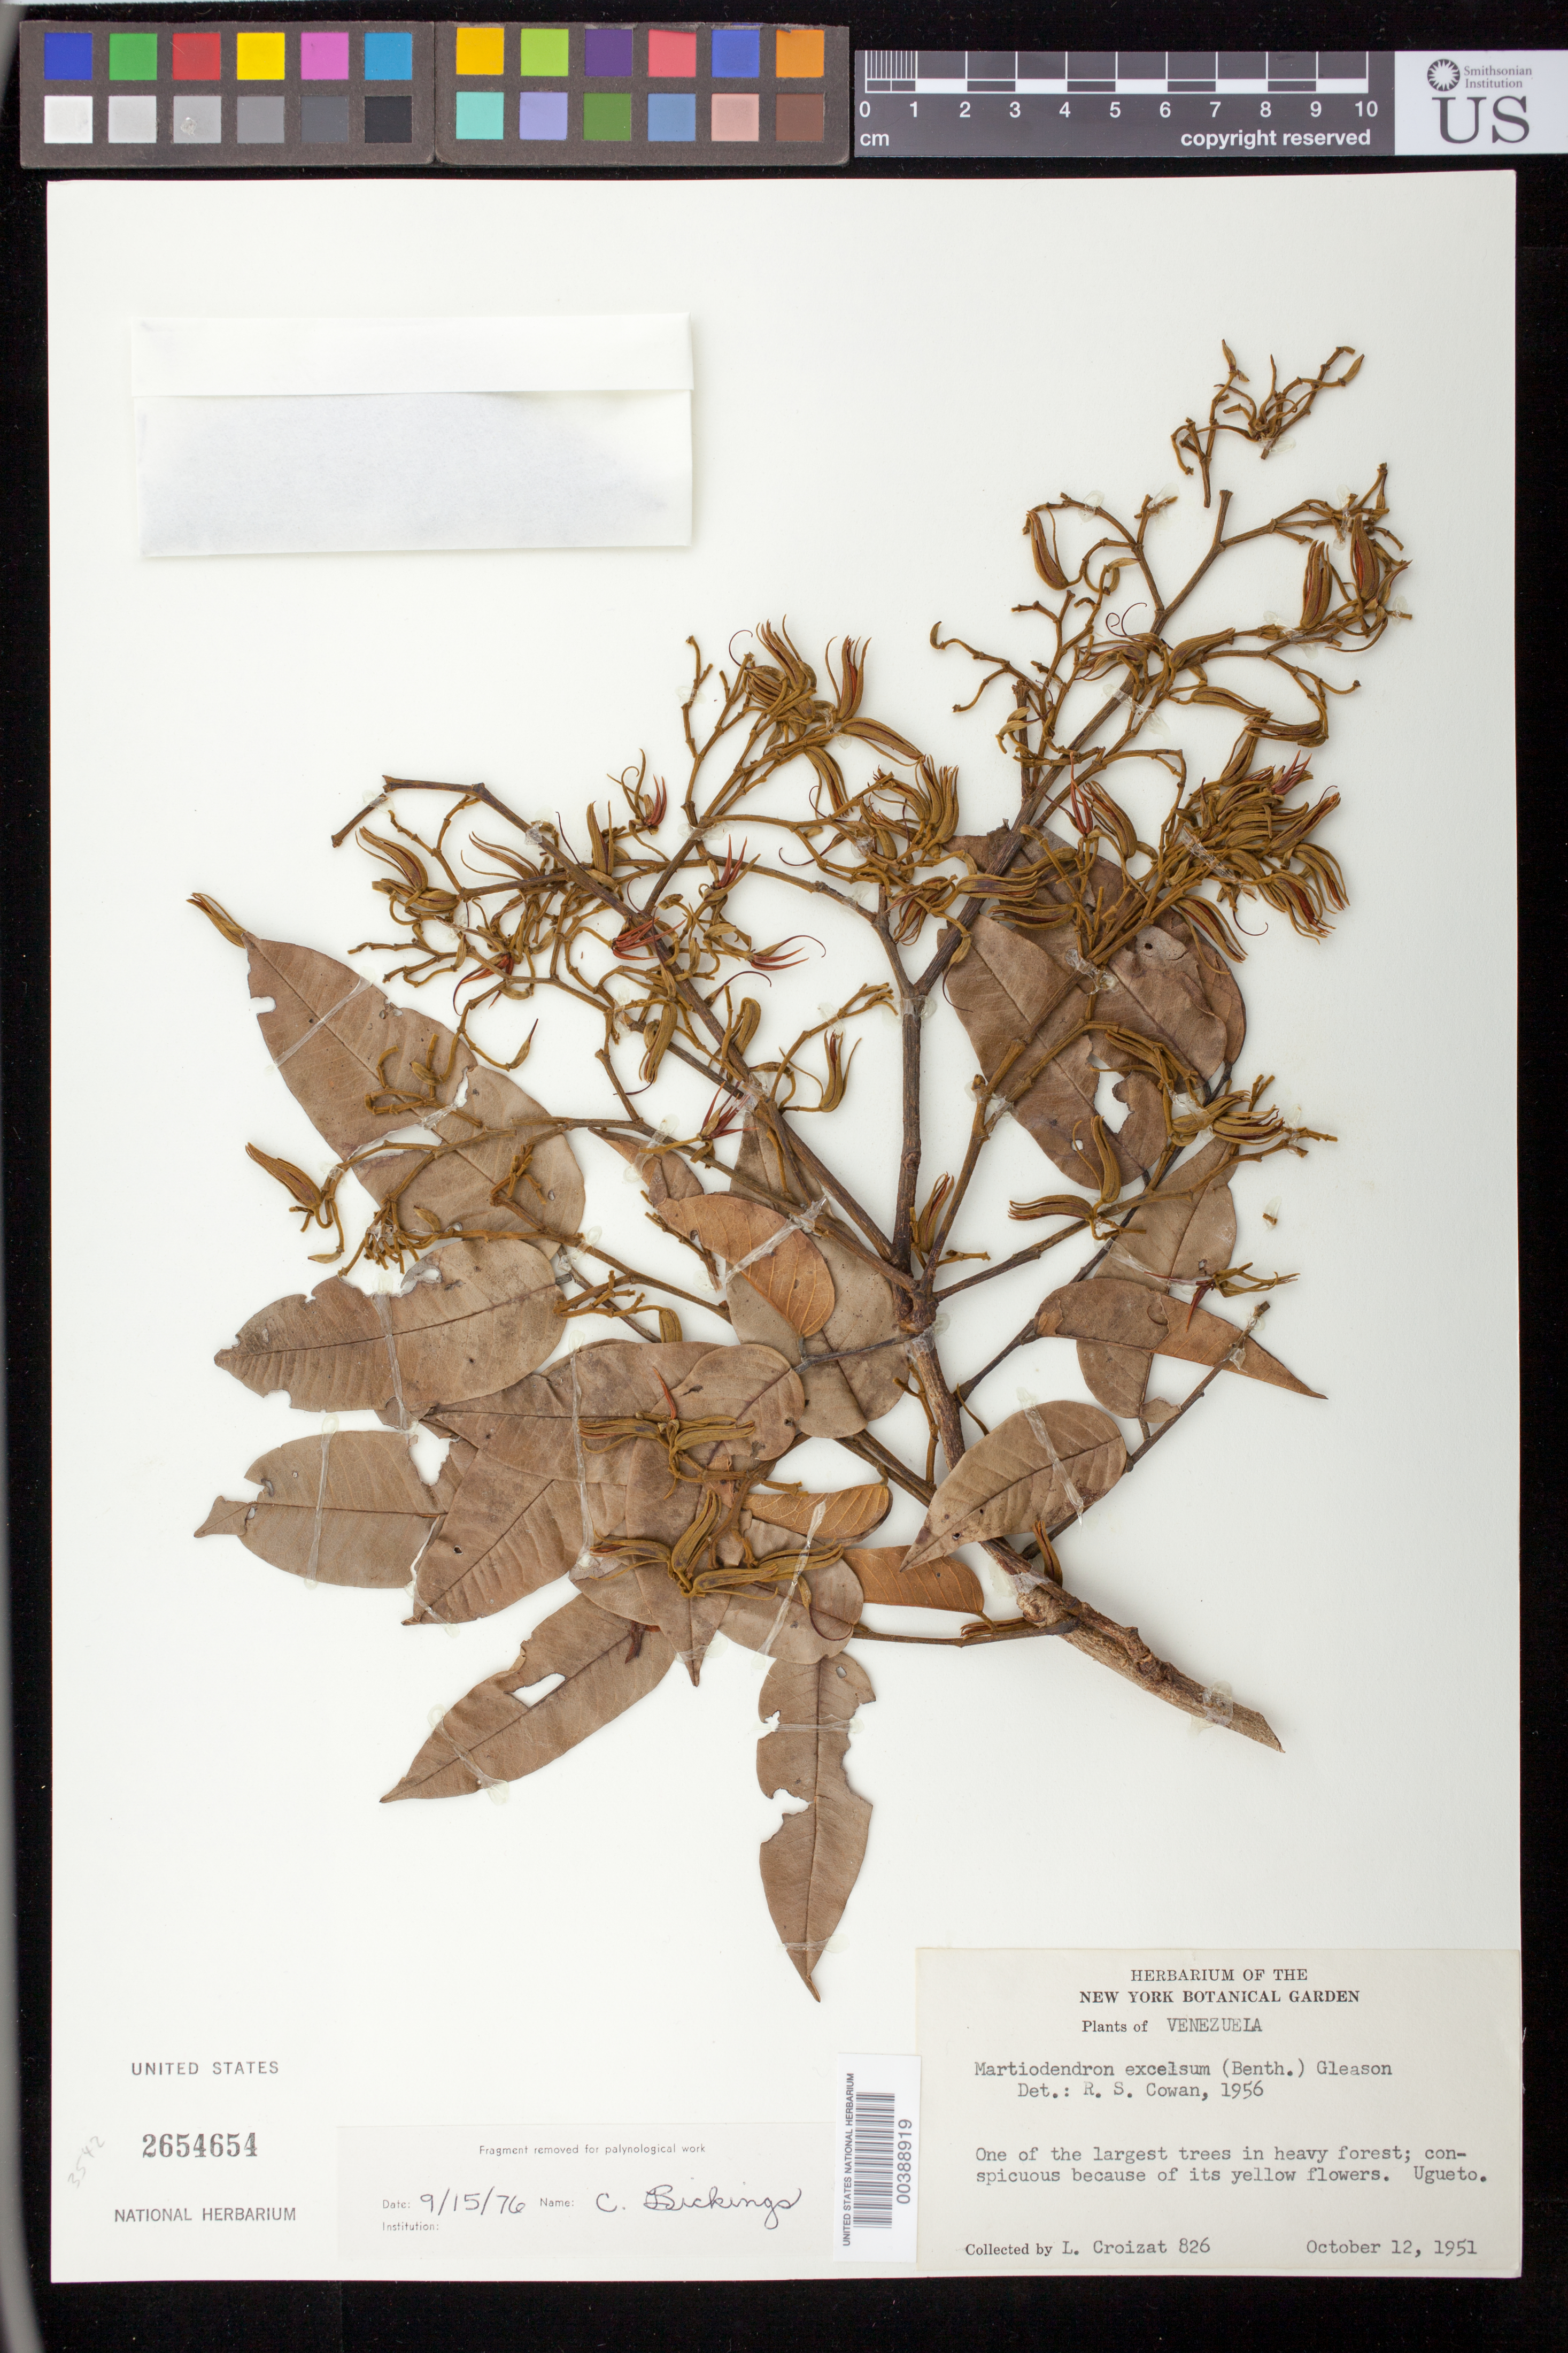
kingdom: Plantae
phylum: Tracheophyta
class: Magnoliopsida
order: Fabales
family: Fabaceae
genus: Martiodendron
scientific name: Martiodendron elatum var. elatum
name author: (Ducke) Gleason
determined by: Falcão, Marcus J.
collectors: L. C. M. Croizat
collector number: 826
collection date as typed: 12 Oct 1951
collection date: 1951-10-12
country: Venezuela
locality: Ugueto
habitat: Heavy forest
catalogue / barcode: US 2654654